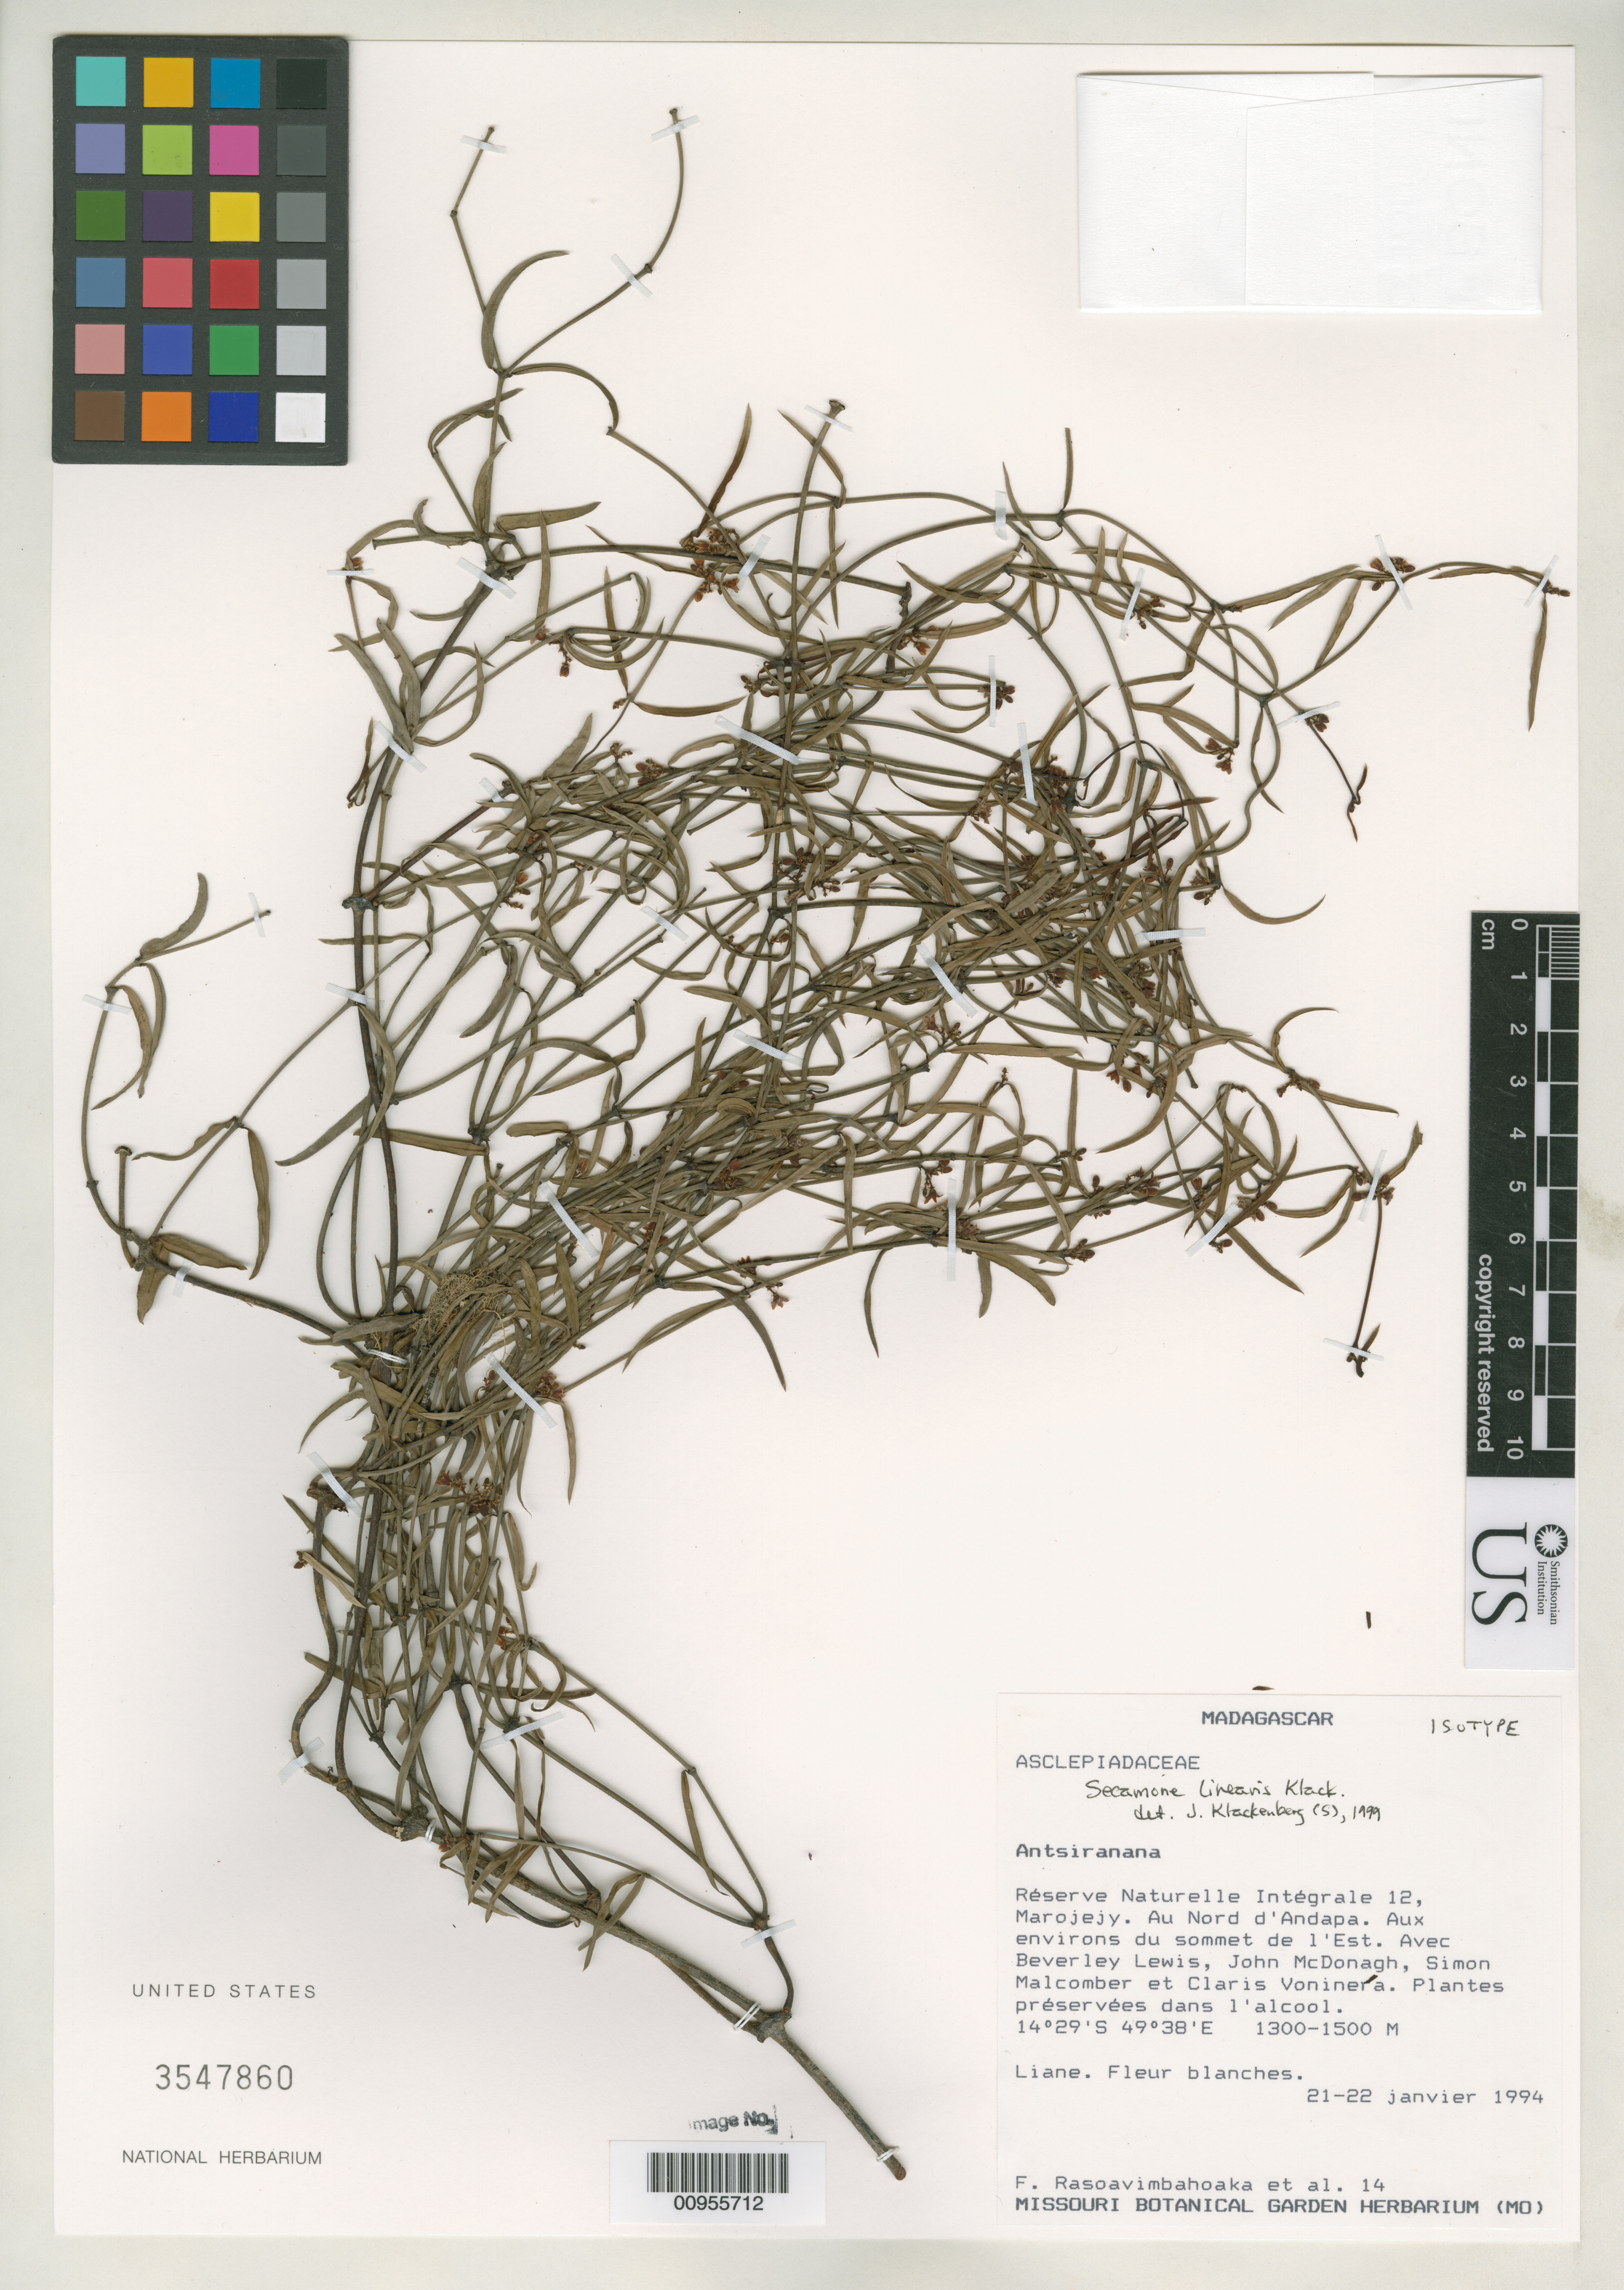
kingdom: Plantae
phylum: Tracheophyta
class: Magnoliopsida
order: Gentianales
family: Apocynaceae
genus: Secamone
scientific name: Secamone linearis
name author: Klack.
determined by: Klackenberg, J.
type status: Isotype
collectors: F. Rasoavimbahoaka, B. A. Lewis, J. McDonagh, S. T. Malcomber & C. Voninera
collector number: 14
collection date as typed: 21 Jan 1994 to 22 Jan 1994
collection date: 1994-01-21/1994-01-22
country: Madagascar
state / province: Sava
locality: Réserve Naturelle Intégrale 12, Marojejy. Au Nord d'Andapa. Aux environs du sommet de l'Est.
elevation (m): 1300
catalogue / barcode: US 3547860